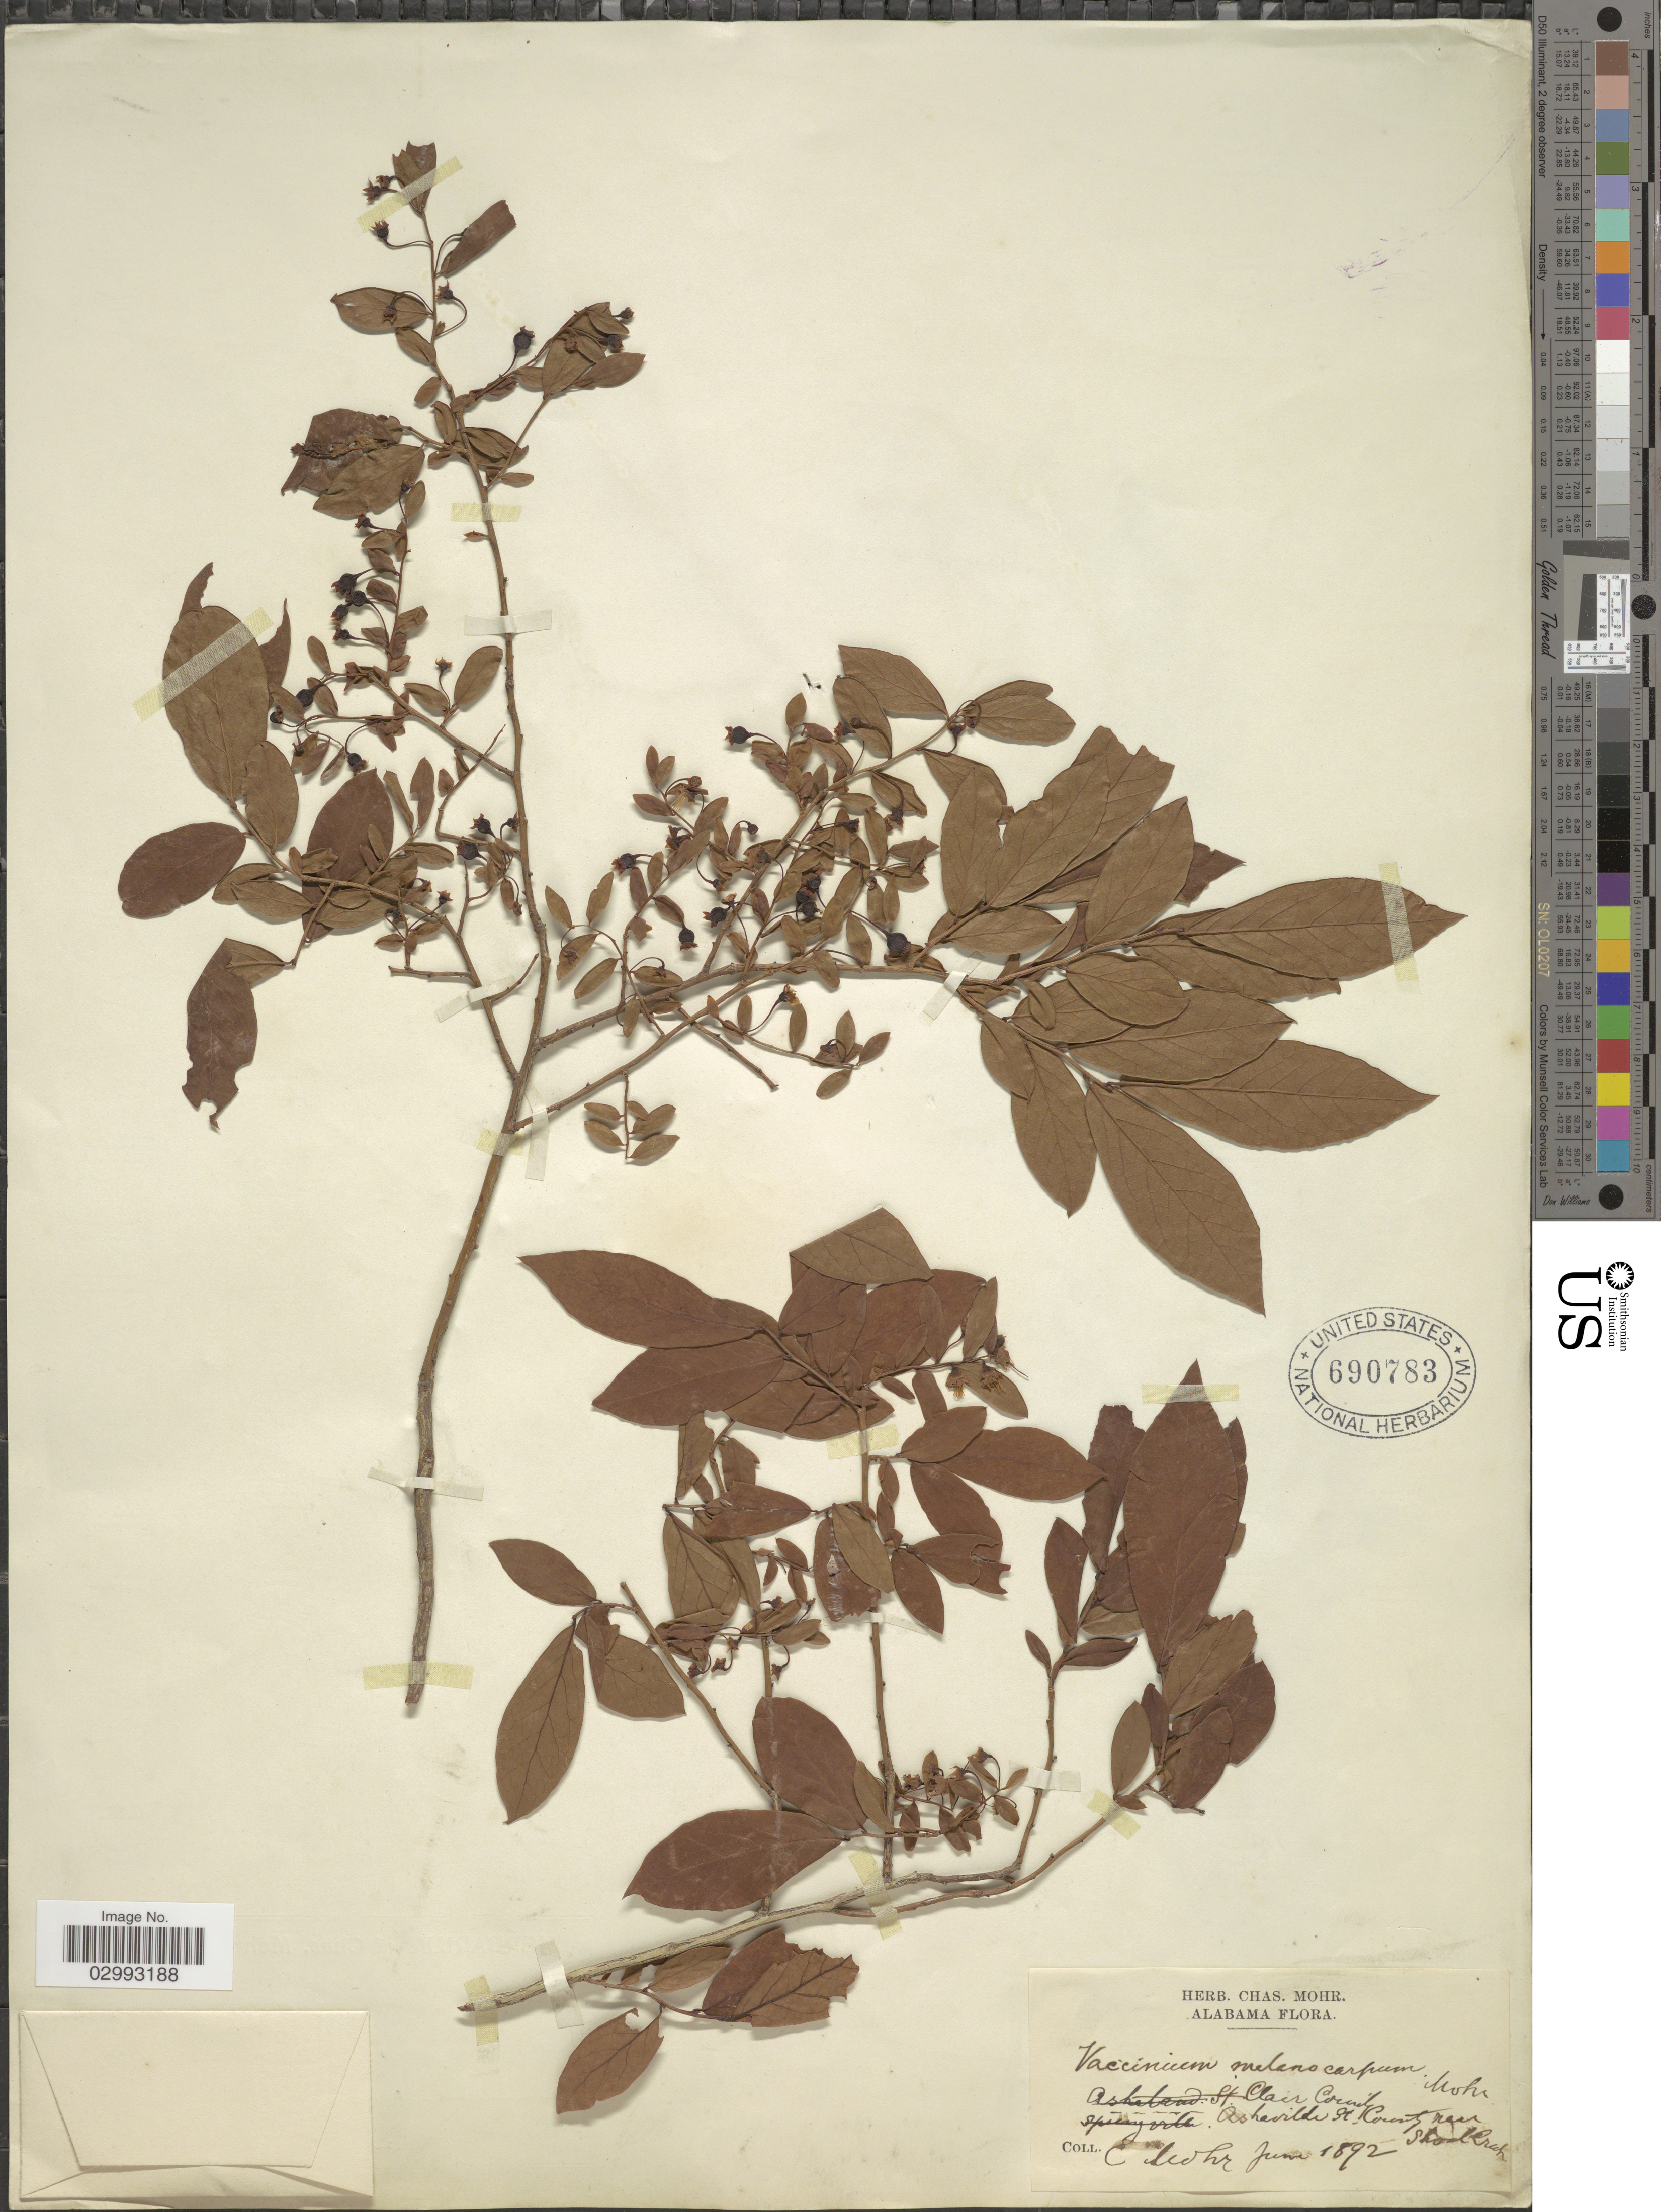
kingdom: Plantae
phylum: Tracheophyta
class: Magnoliopsida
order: Ericales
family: Ericaceae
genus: Polycodium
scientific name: Polycodium melanocarpum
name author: (C. Mohr) Small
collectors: Mohr, C. T. (herbarium)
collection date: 1892-06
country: United States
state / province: Alabama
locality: St. Clair County. Asheville near Shoal Creek.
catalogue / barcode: US 690783